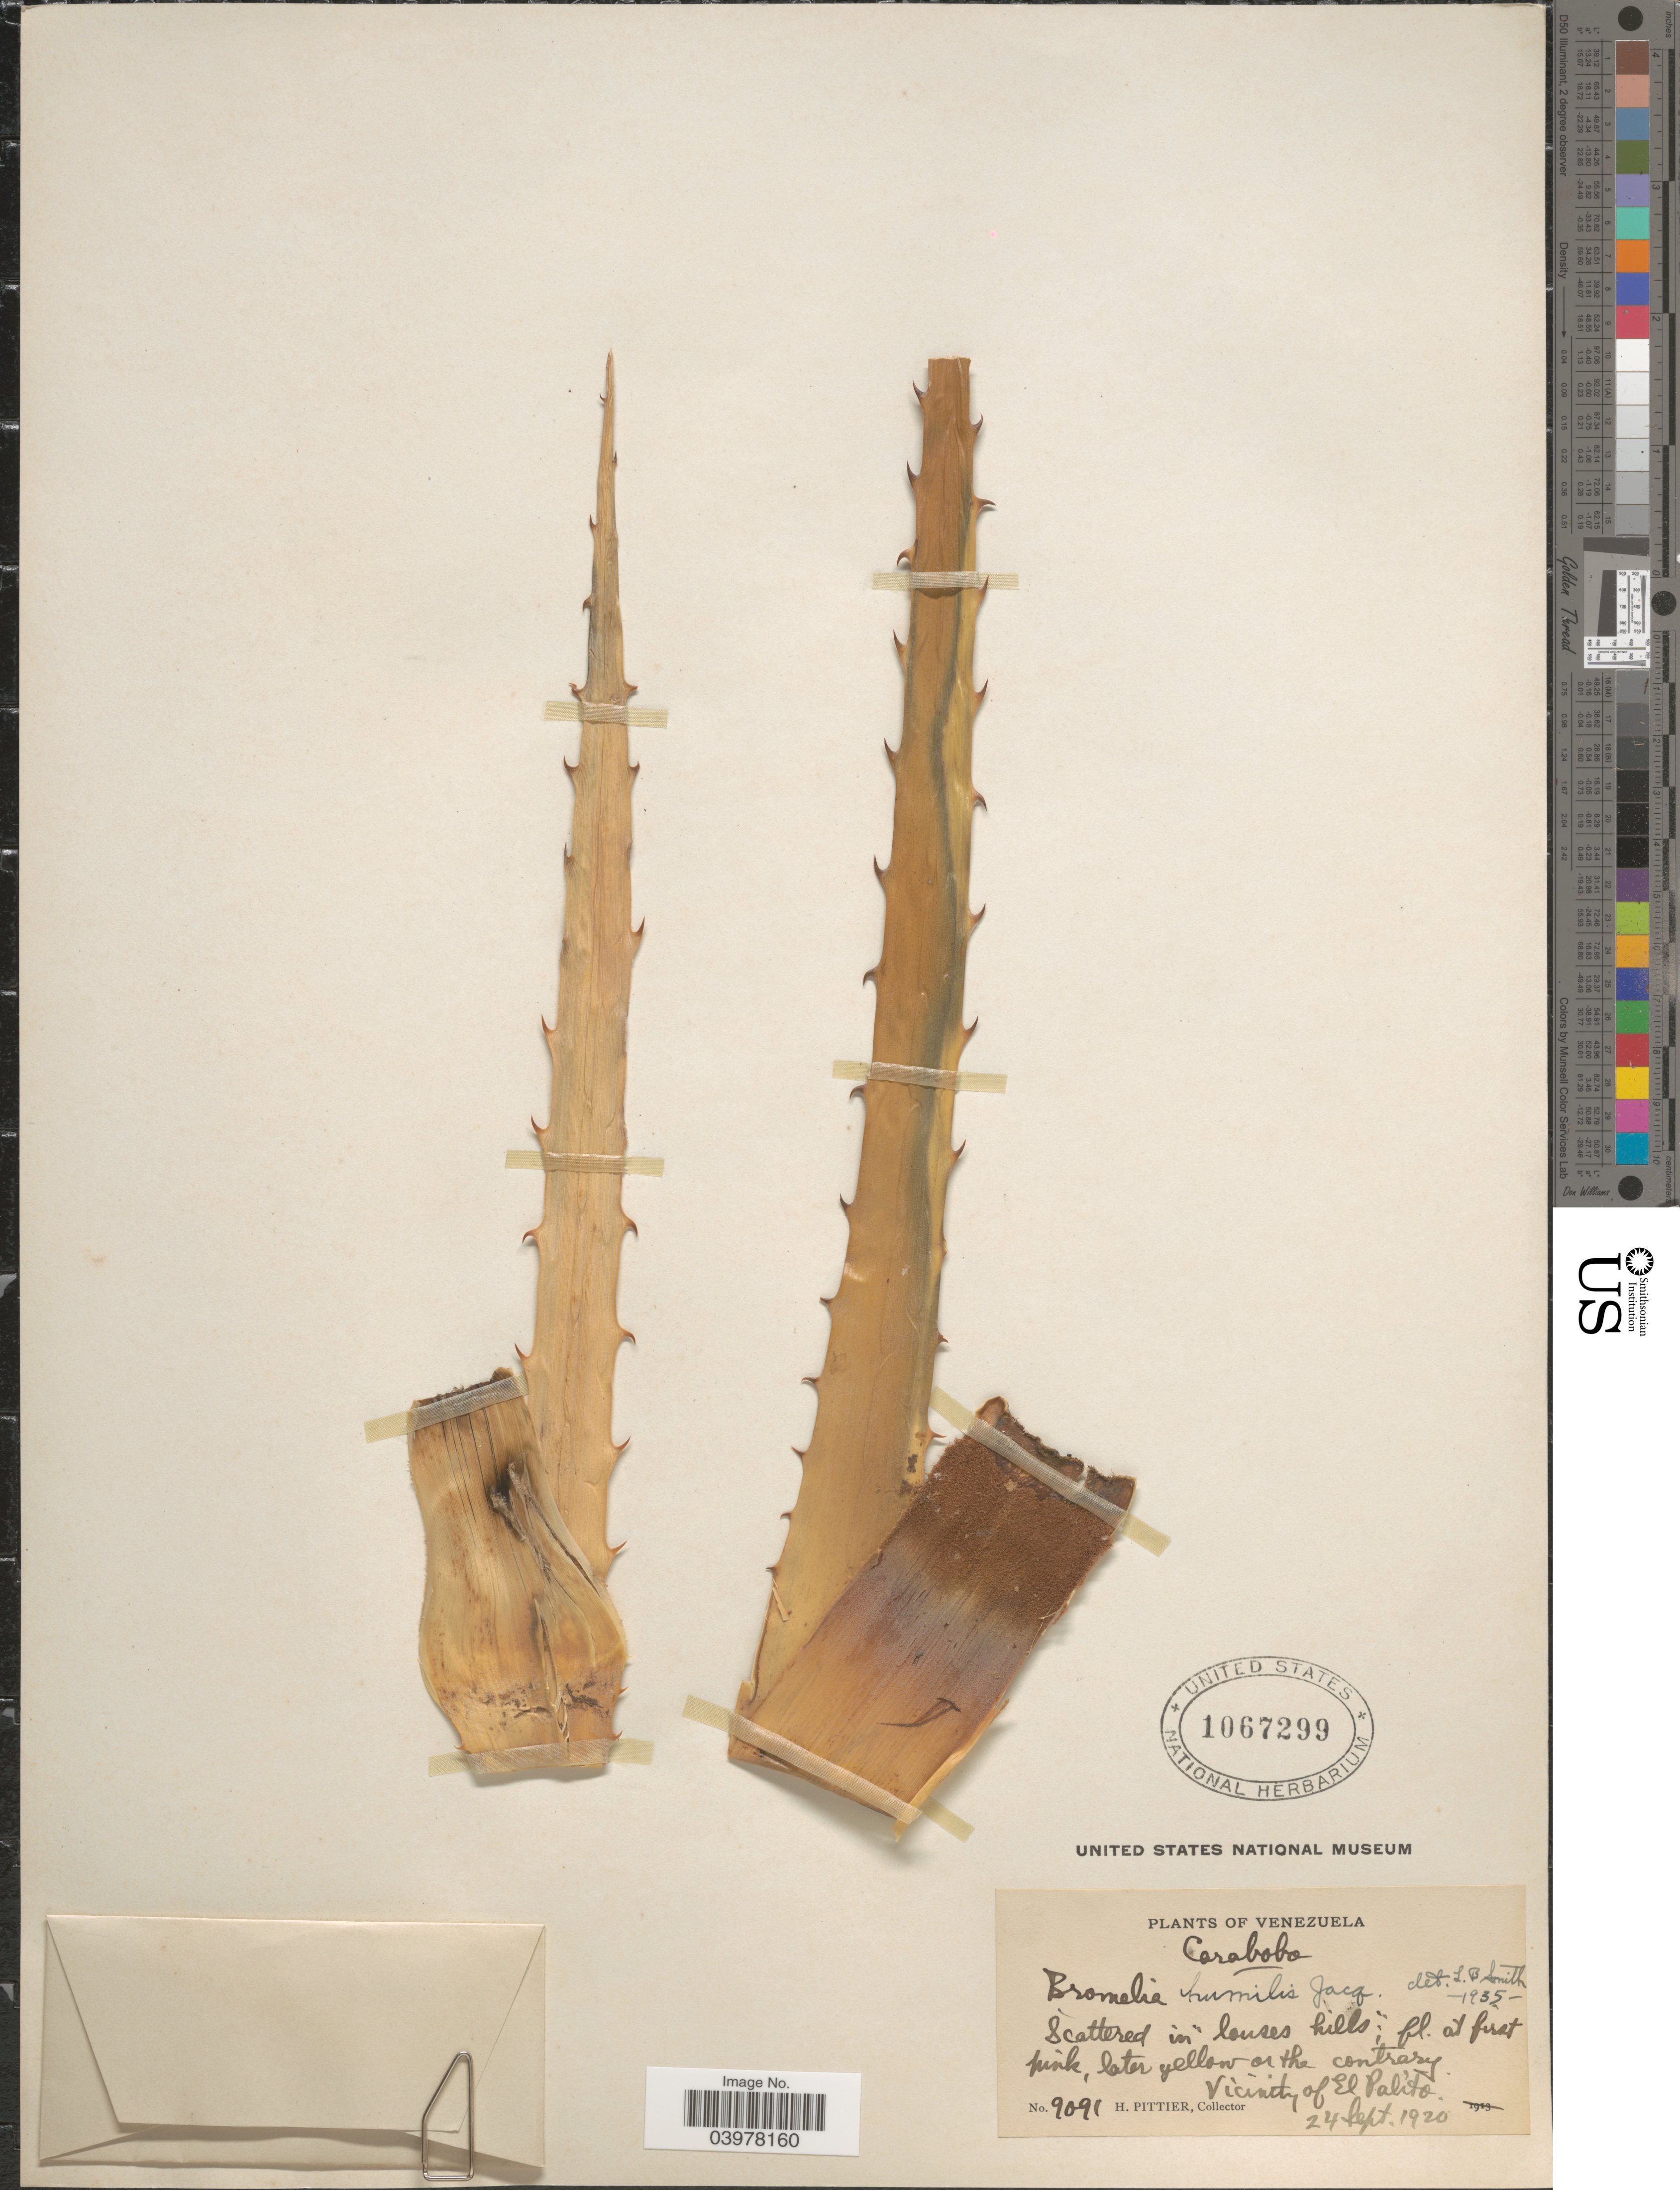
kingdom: Plantae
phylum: Tracheophyta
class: Liliopsida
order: Poales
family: Bromeliaceae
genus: Bromelia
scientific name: Bromelia humilis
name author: Jacq.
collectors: H. F. Pittier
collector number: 9091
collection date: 1920-09-24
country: Venezuela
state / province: Carabobo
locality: Vicinity of El Palito.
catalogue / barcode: US 1067299